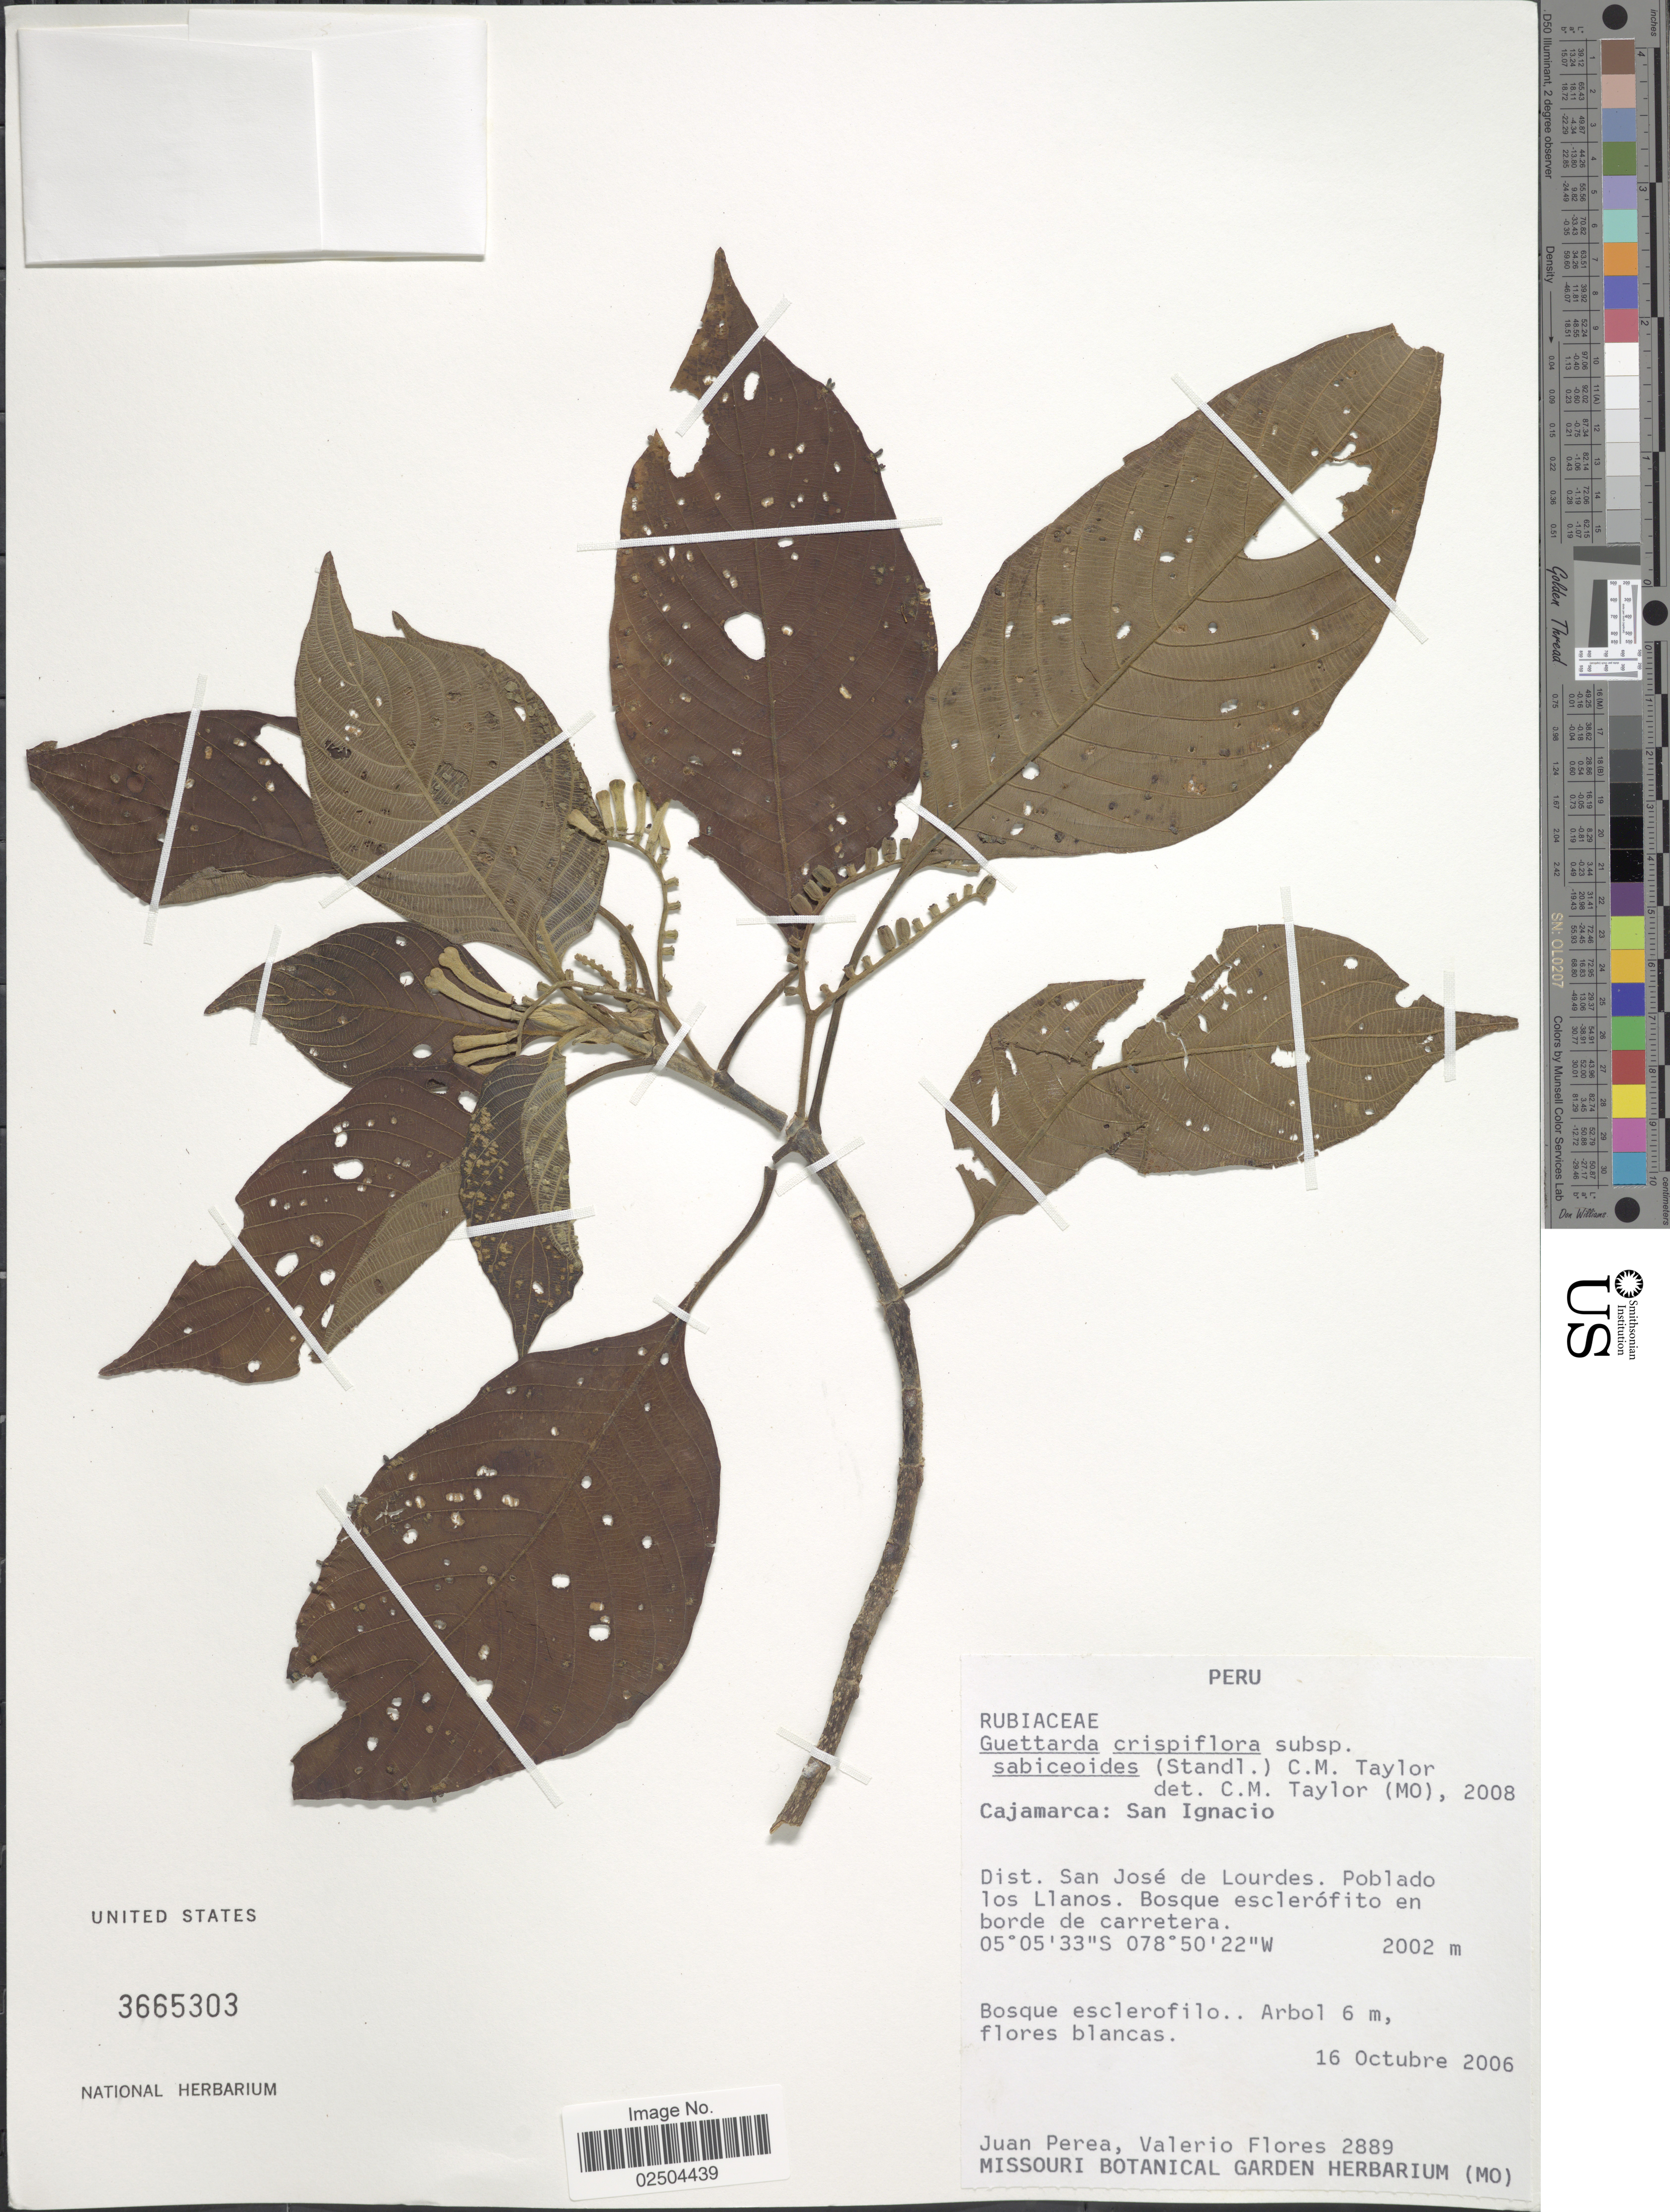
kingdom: Plantae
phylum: Tracheophyta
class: Magnoliopsida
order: Gentianales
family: Rubiaceae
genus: Guettarda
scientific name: Guettarda crispiflora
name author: Vahl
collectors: J. Perea & V. Flores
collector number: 2889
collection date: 2006-10-16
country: Peru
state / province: Cajamarca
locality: Cajamarca: San Ignacio, Dist. San Jose de Lourdes, Poblado los Llanos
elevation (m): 2002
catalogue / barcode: US 3665303